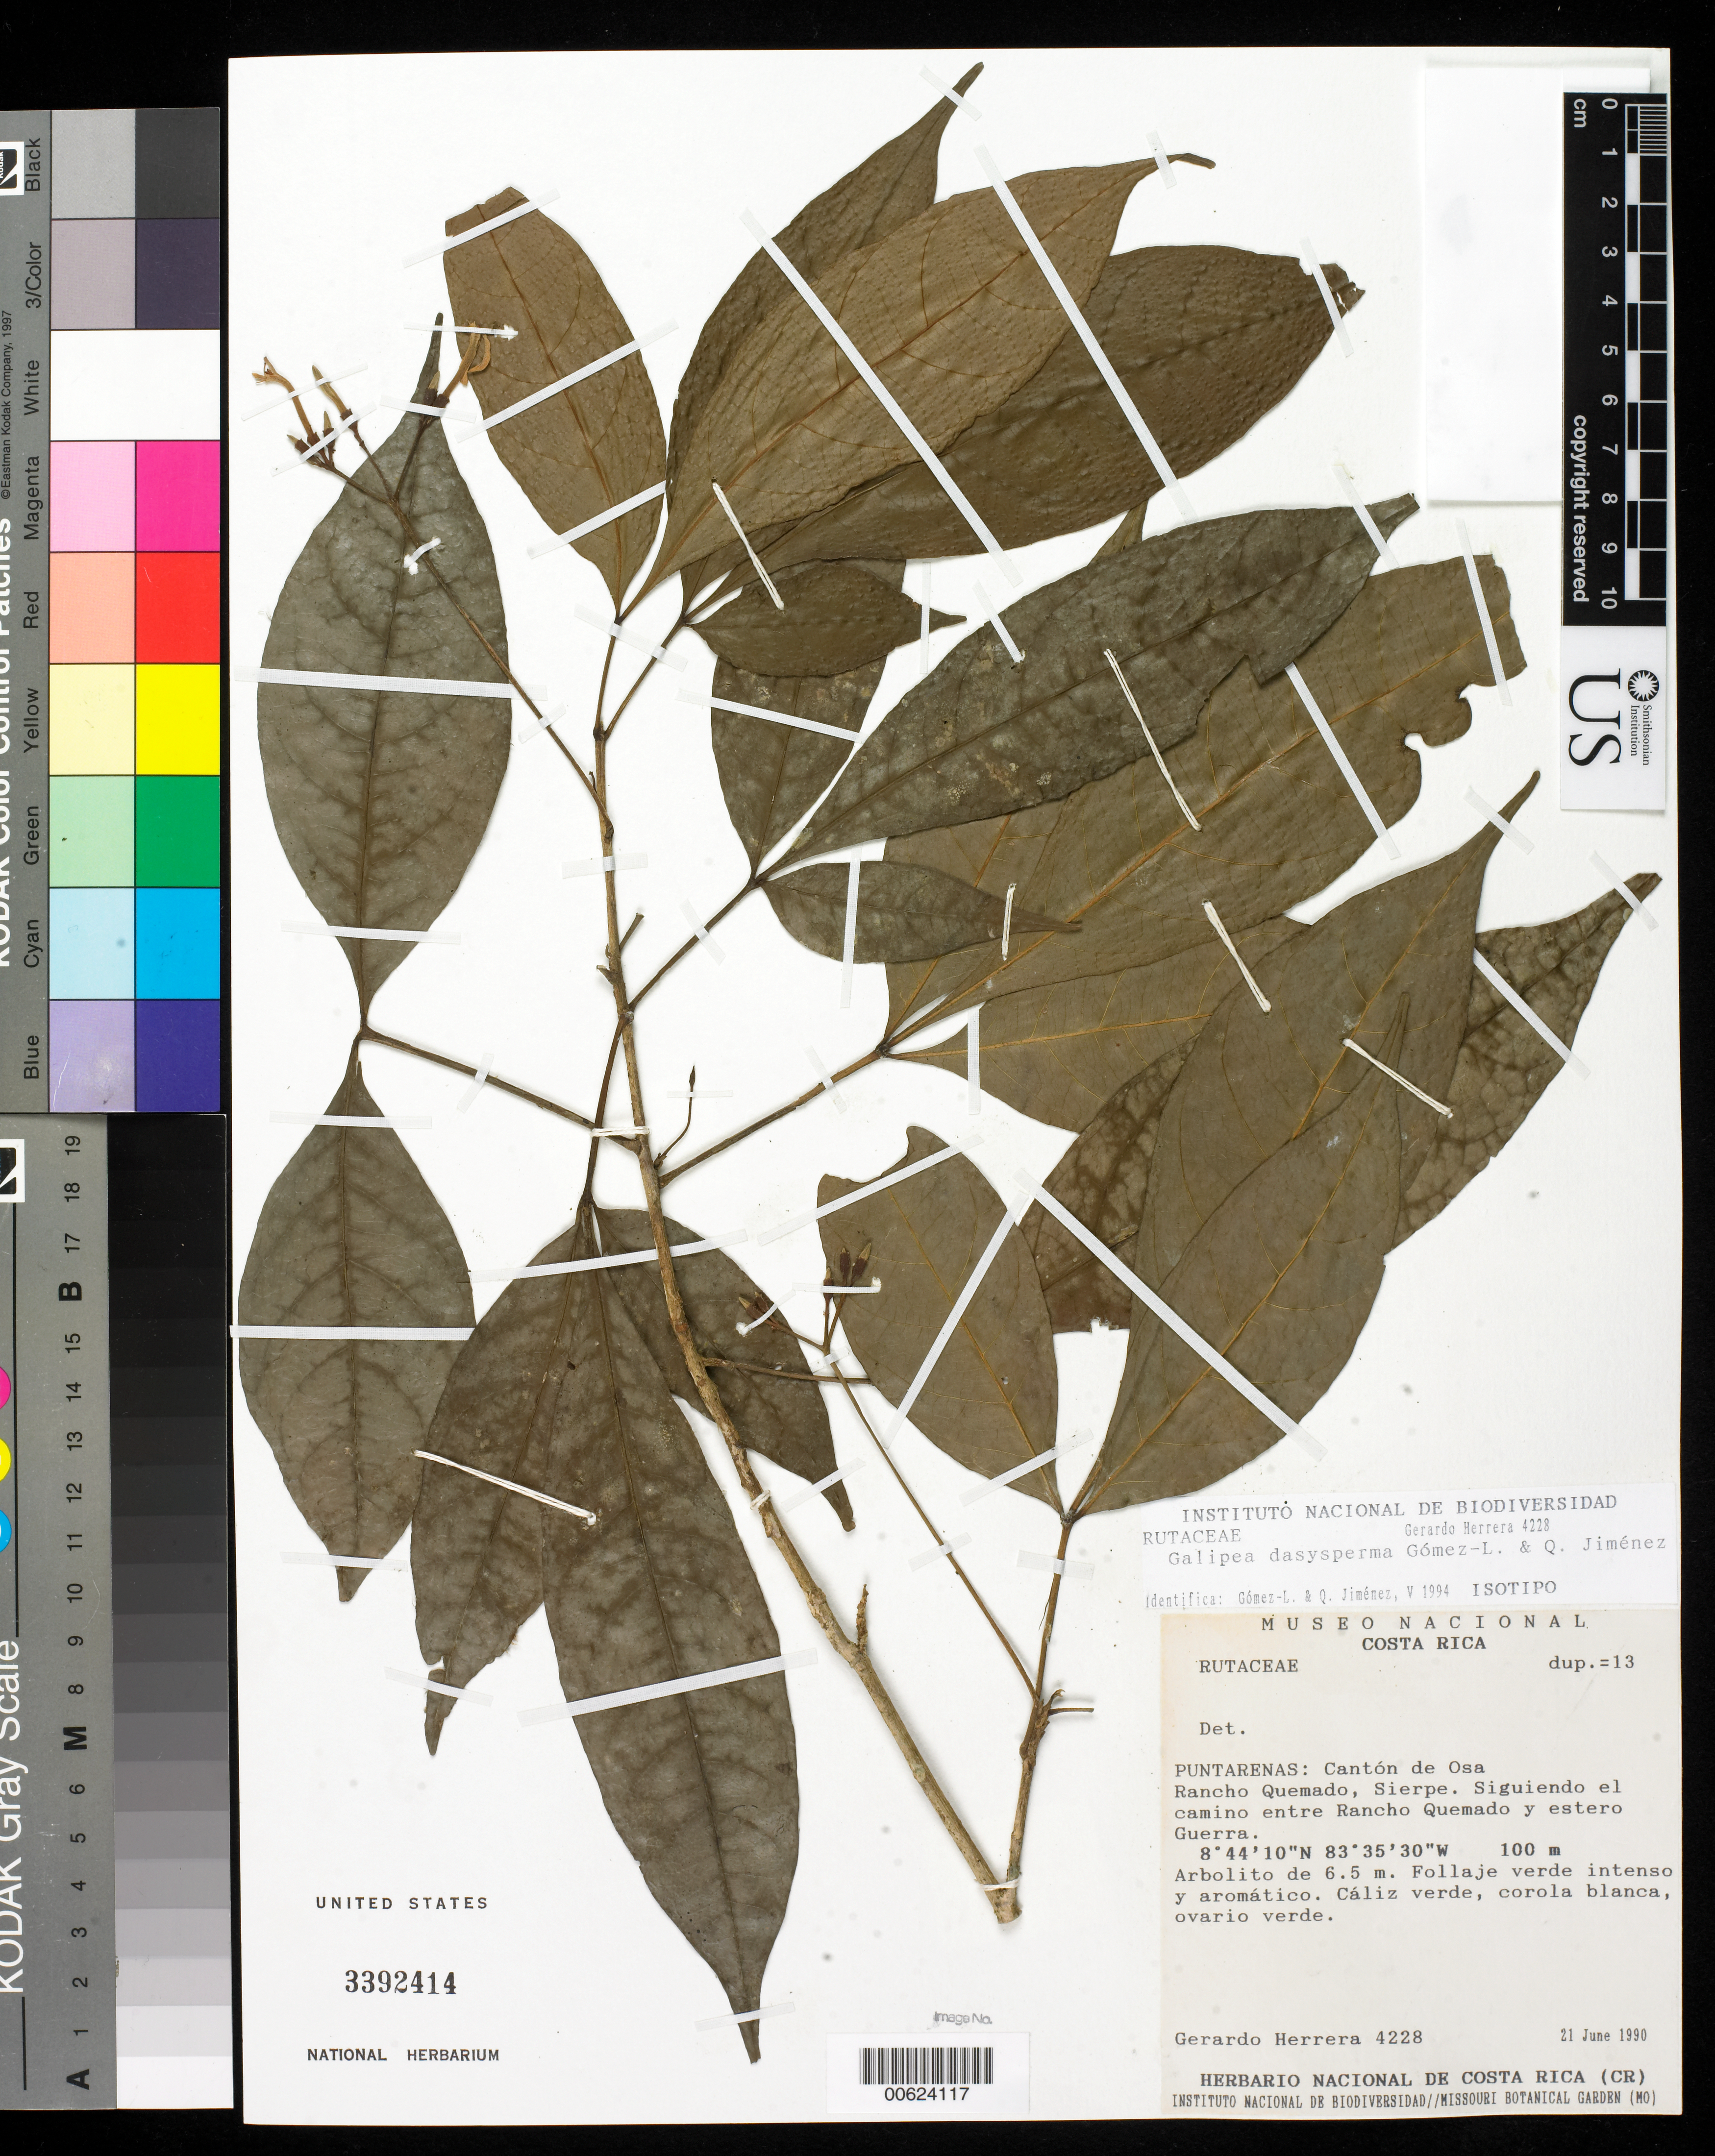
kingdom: Plantae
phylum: Tracheophyta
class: Magnoliopsida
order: Sapindales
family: Rutaceae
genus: Galipea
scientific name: Galipea dasysperma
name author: Gómez-Laur. & Q. Jiménez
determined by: Gómez-Laurito, J. A.; Jiménez M., Q.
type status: Isotype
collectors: G. Herrera Ch.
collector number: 4228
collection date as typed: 21 Jun 1990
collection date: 1990-06-21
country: Costa Rica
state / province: Puntarenas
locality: Cantón de Osa, Rancho Quemado, Sierpe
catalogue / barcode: US 3392414